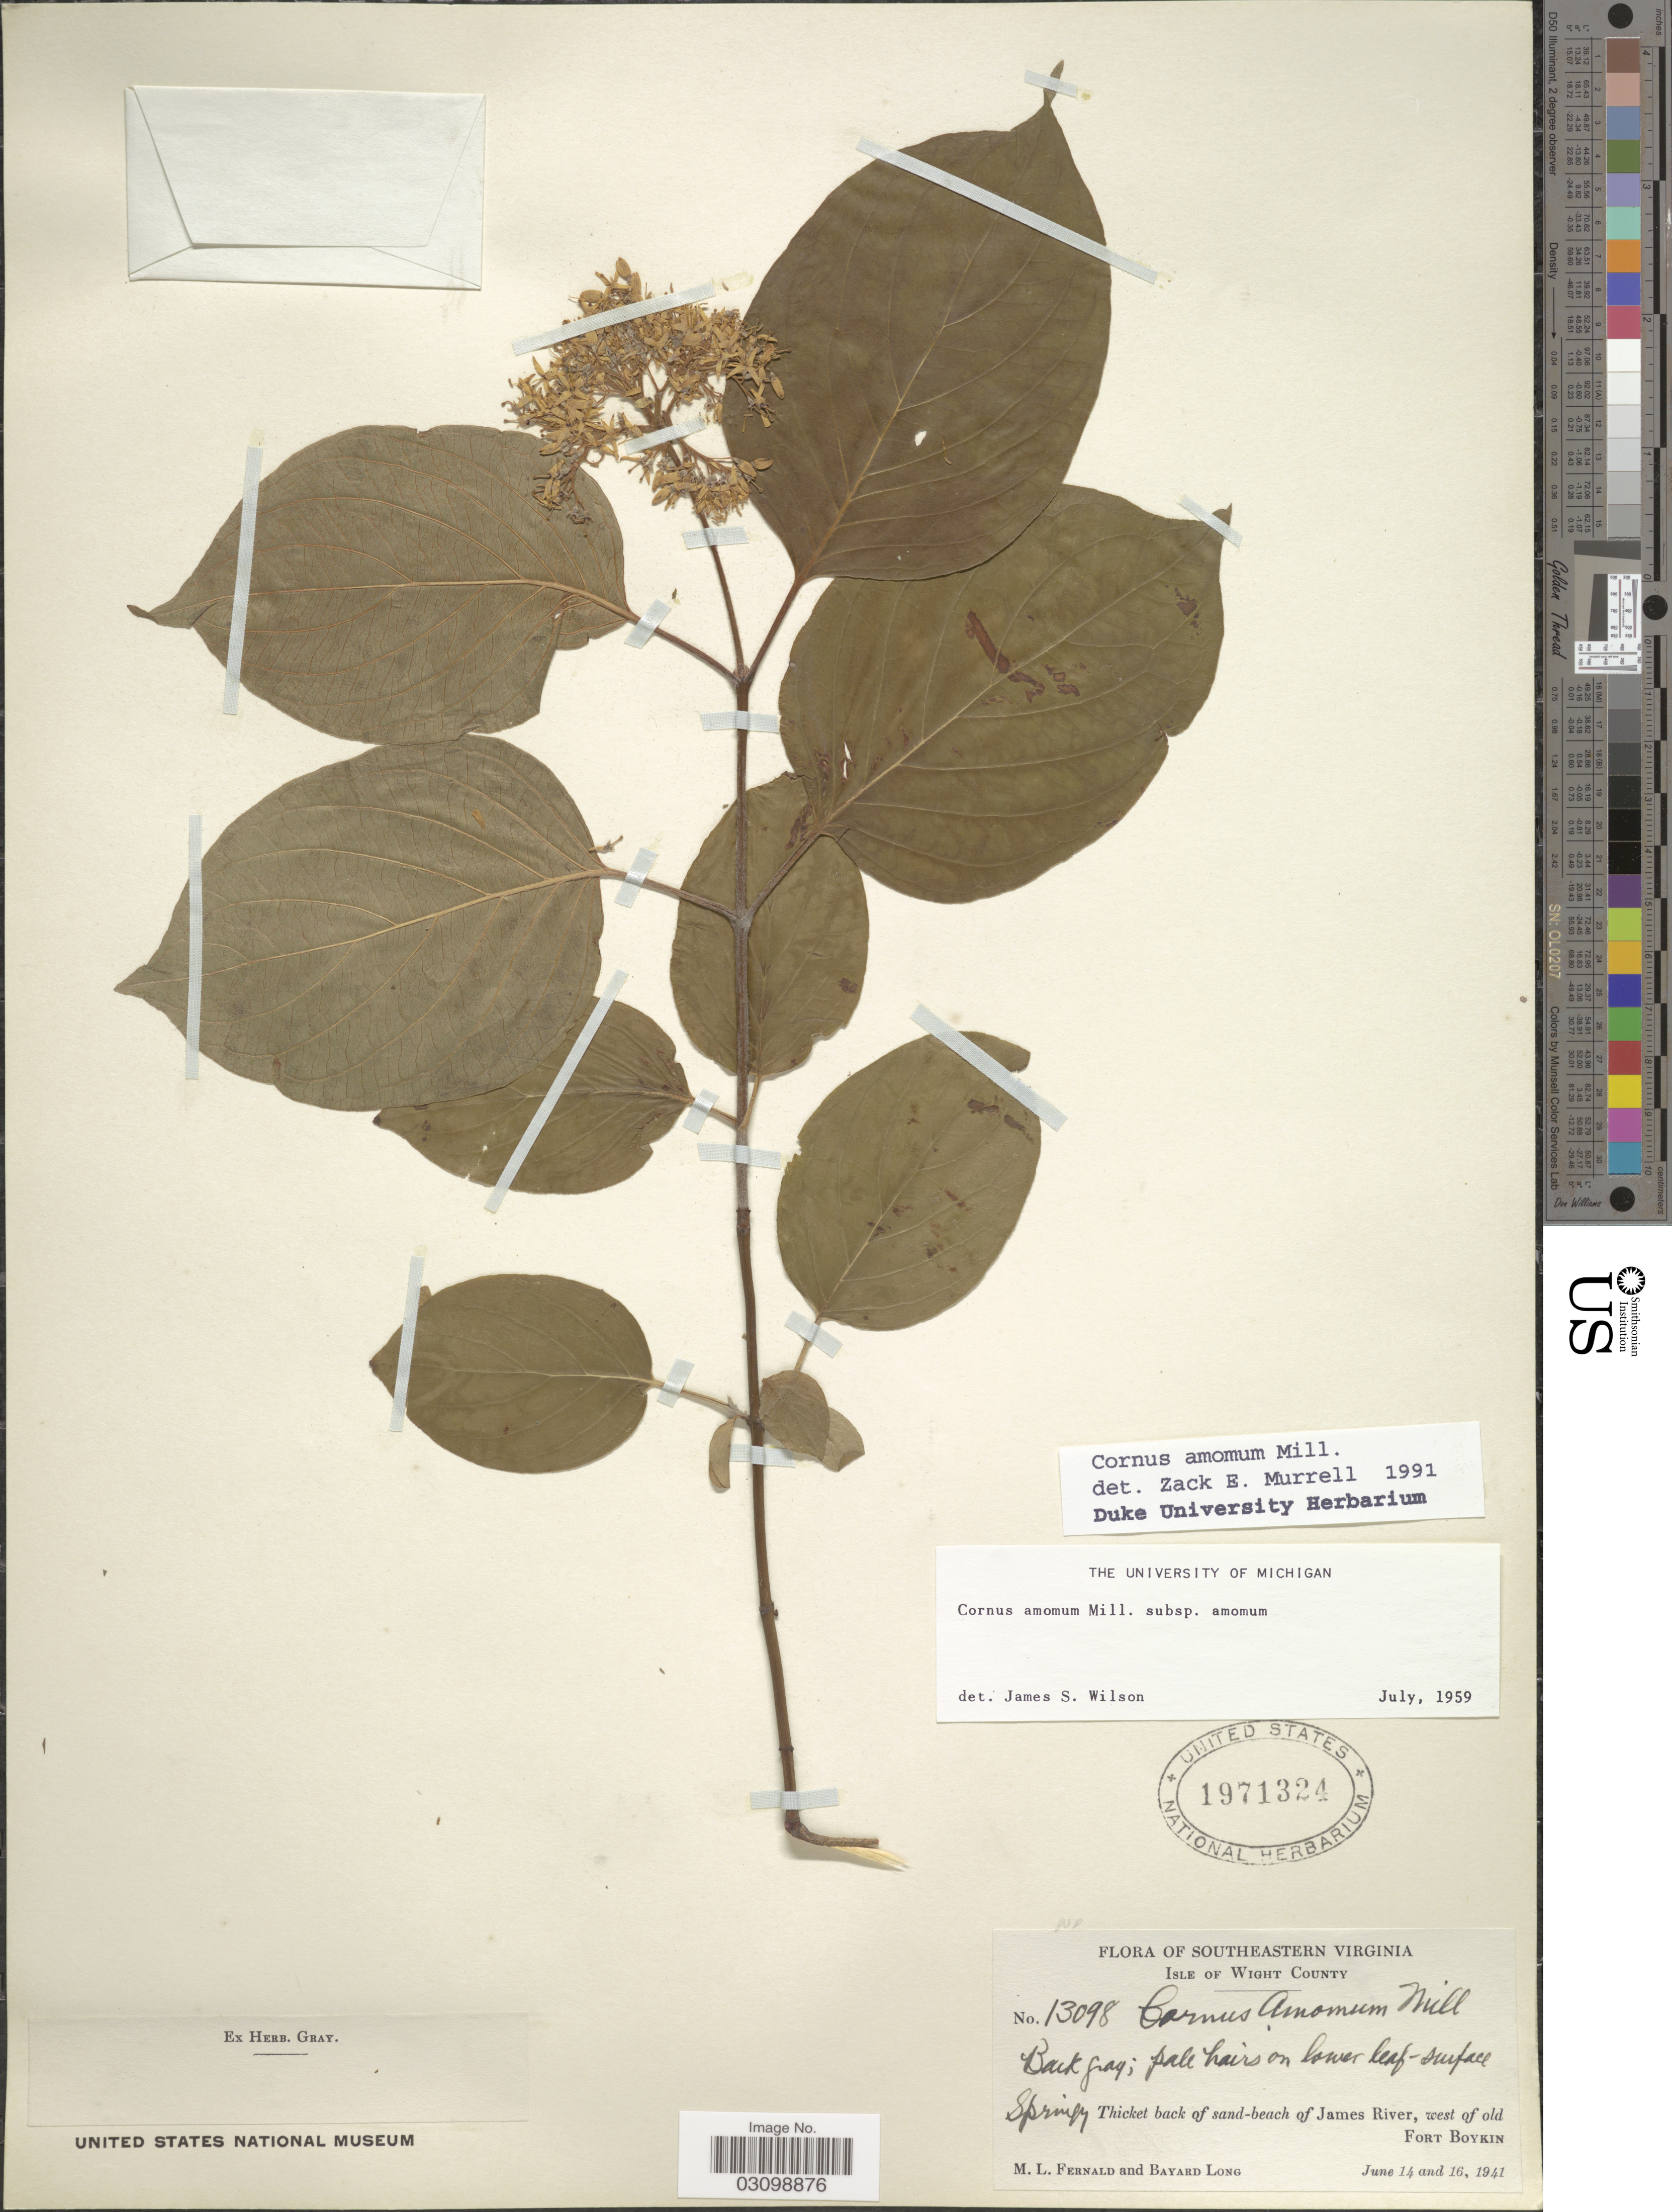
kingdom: Plantae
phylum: Tracheophyta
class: Magnoliopsida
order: Cornales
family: Cornaceae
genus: Cornus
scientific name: Cornus amomum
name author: Mill.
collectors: M. L. Fernald & B. Long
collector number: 13098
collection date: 1941-06-14/1941-06-16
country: United States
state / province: Virginia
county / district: Isle of Wight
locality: Southeastern Virginia, Isle of Wight County, Thicket back of sand-beach of James River, west of old, Fort Boykin.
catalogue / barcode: US 1971324